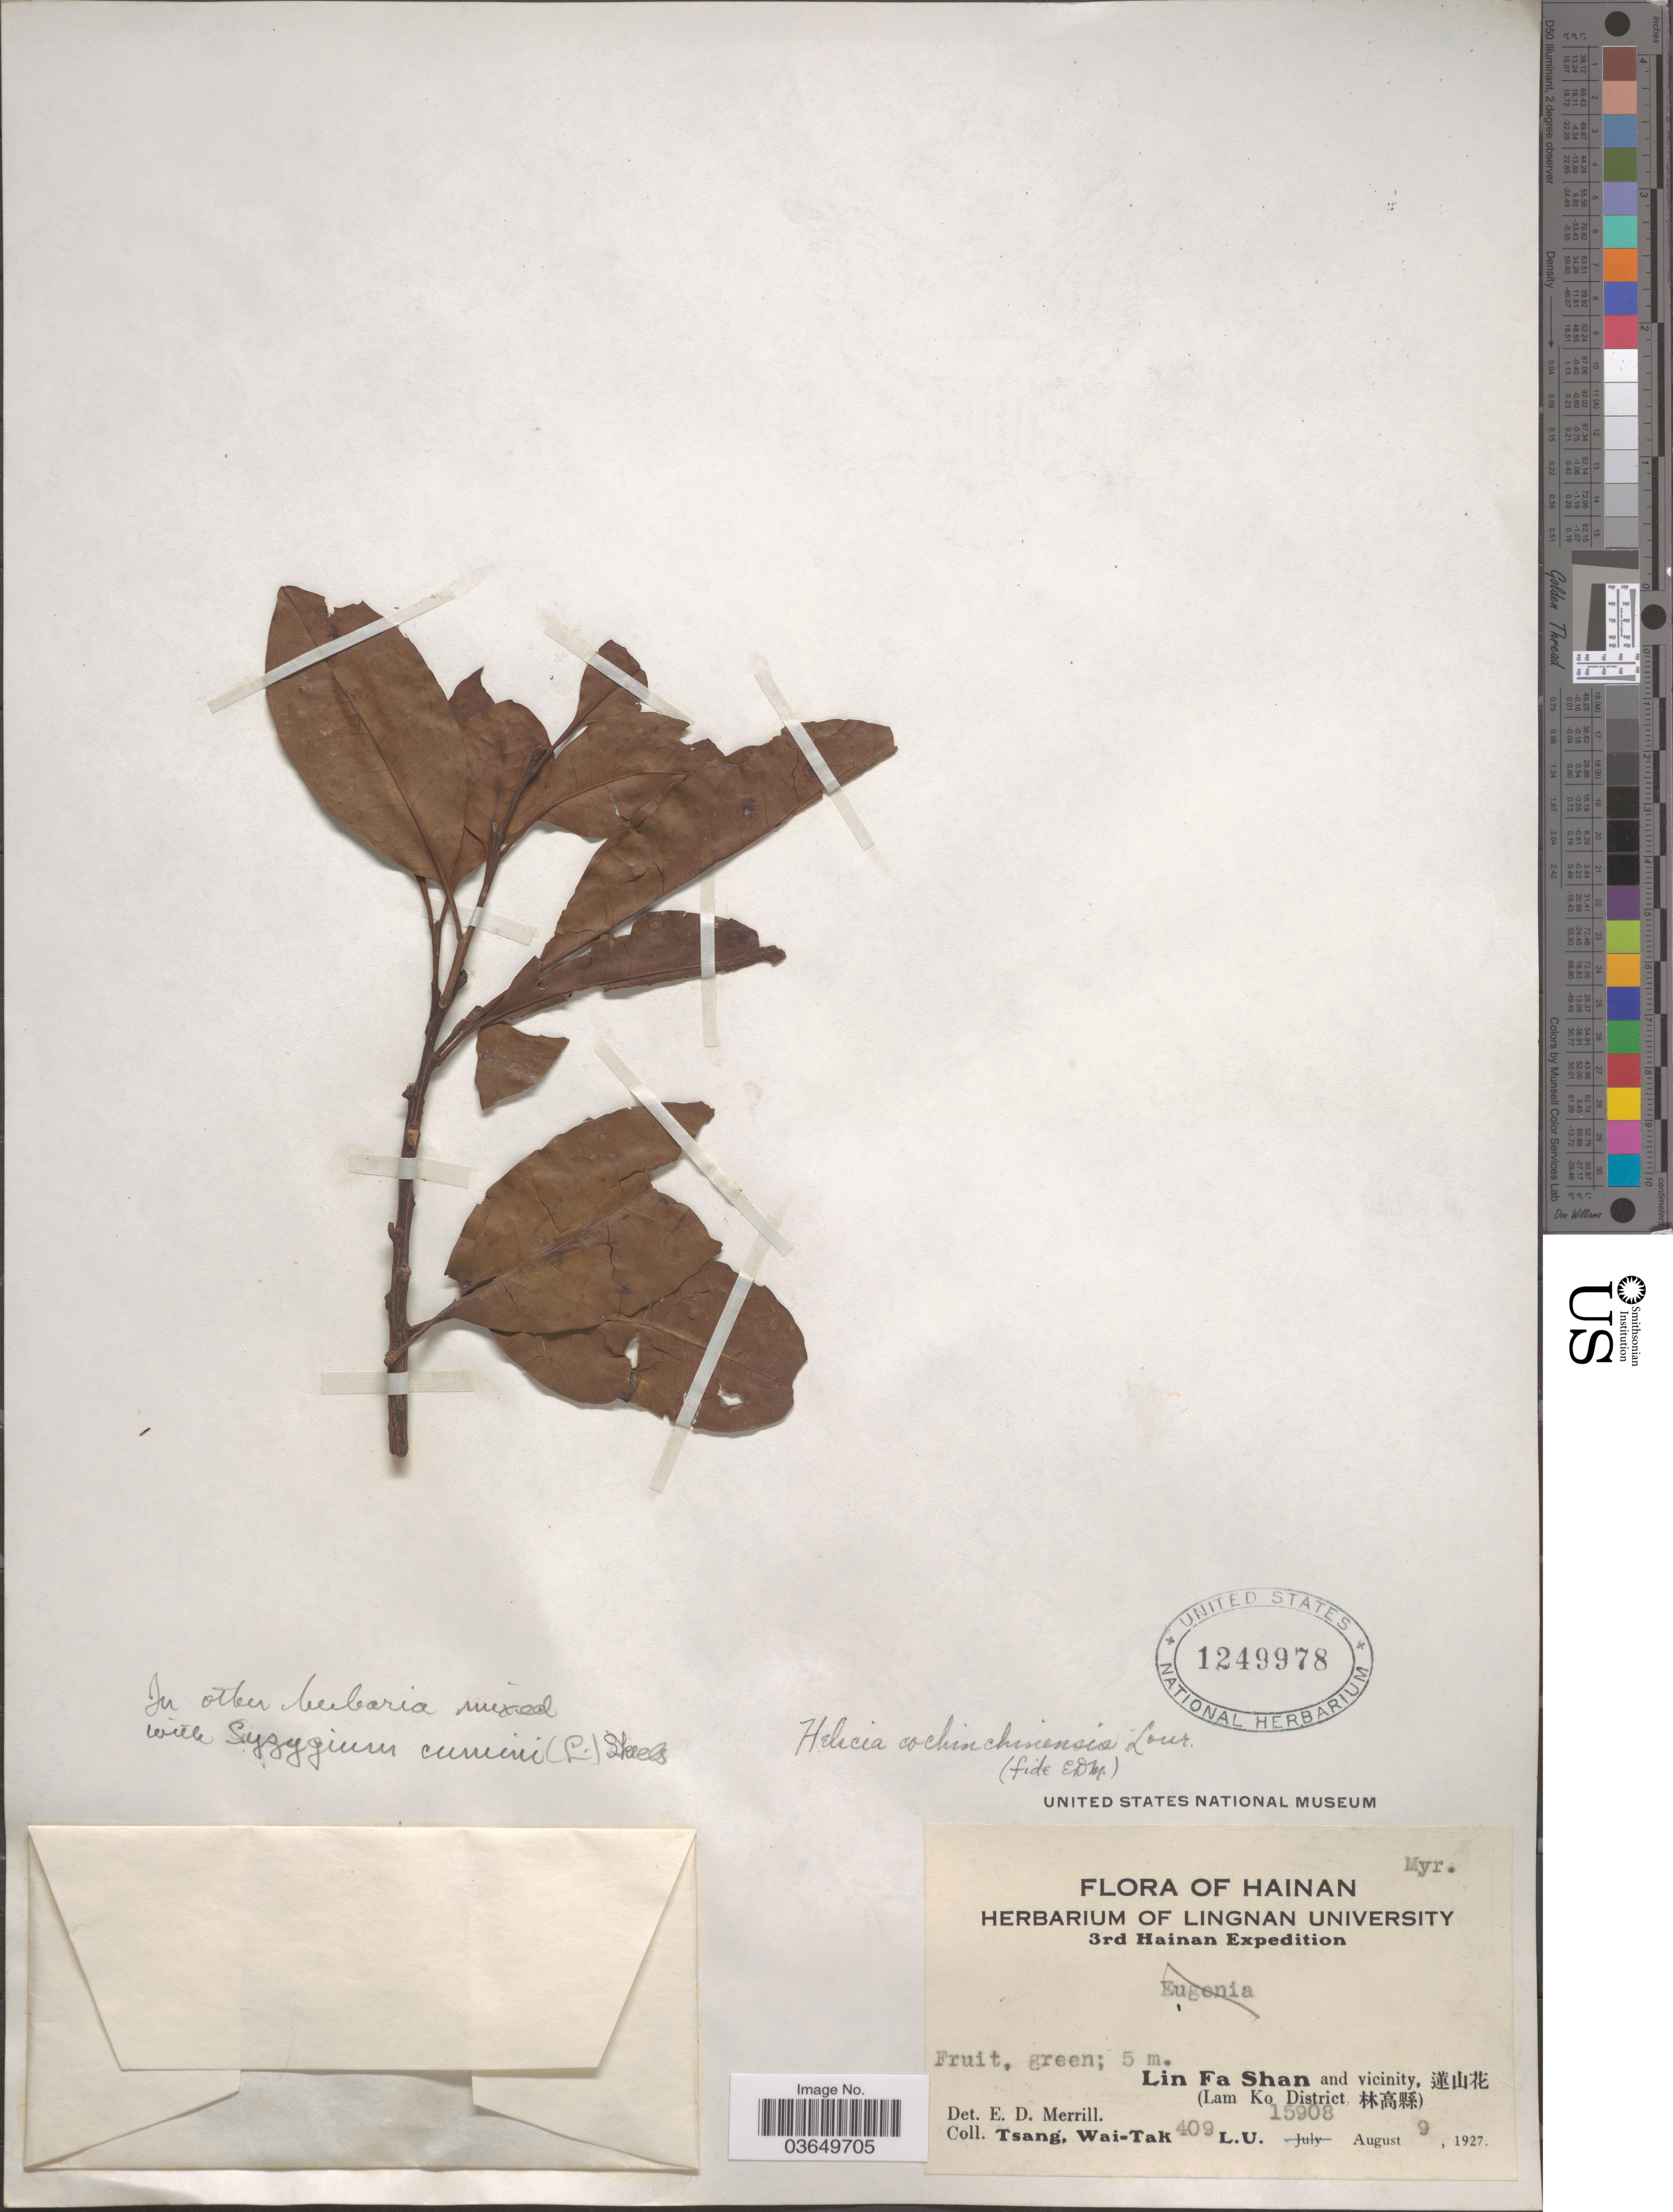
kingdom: Plantae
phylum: Tracheophyta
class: Magnoliopsida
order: Proteales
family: Proteaceae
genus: Helicia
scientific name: Helicia cochinchinensis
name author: Lour.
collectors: W. T. Tsang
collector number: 409L.U.15908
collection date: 1927-08-09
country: China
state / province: Hainan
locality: Lin Fa Shan and vicinity, X. (Lam Ko District, X).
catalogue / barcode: US 1249978